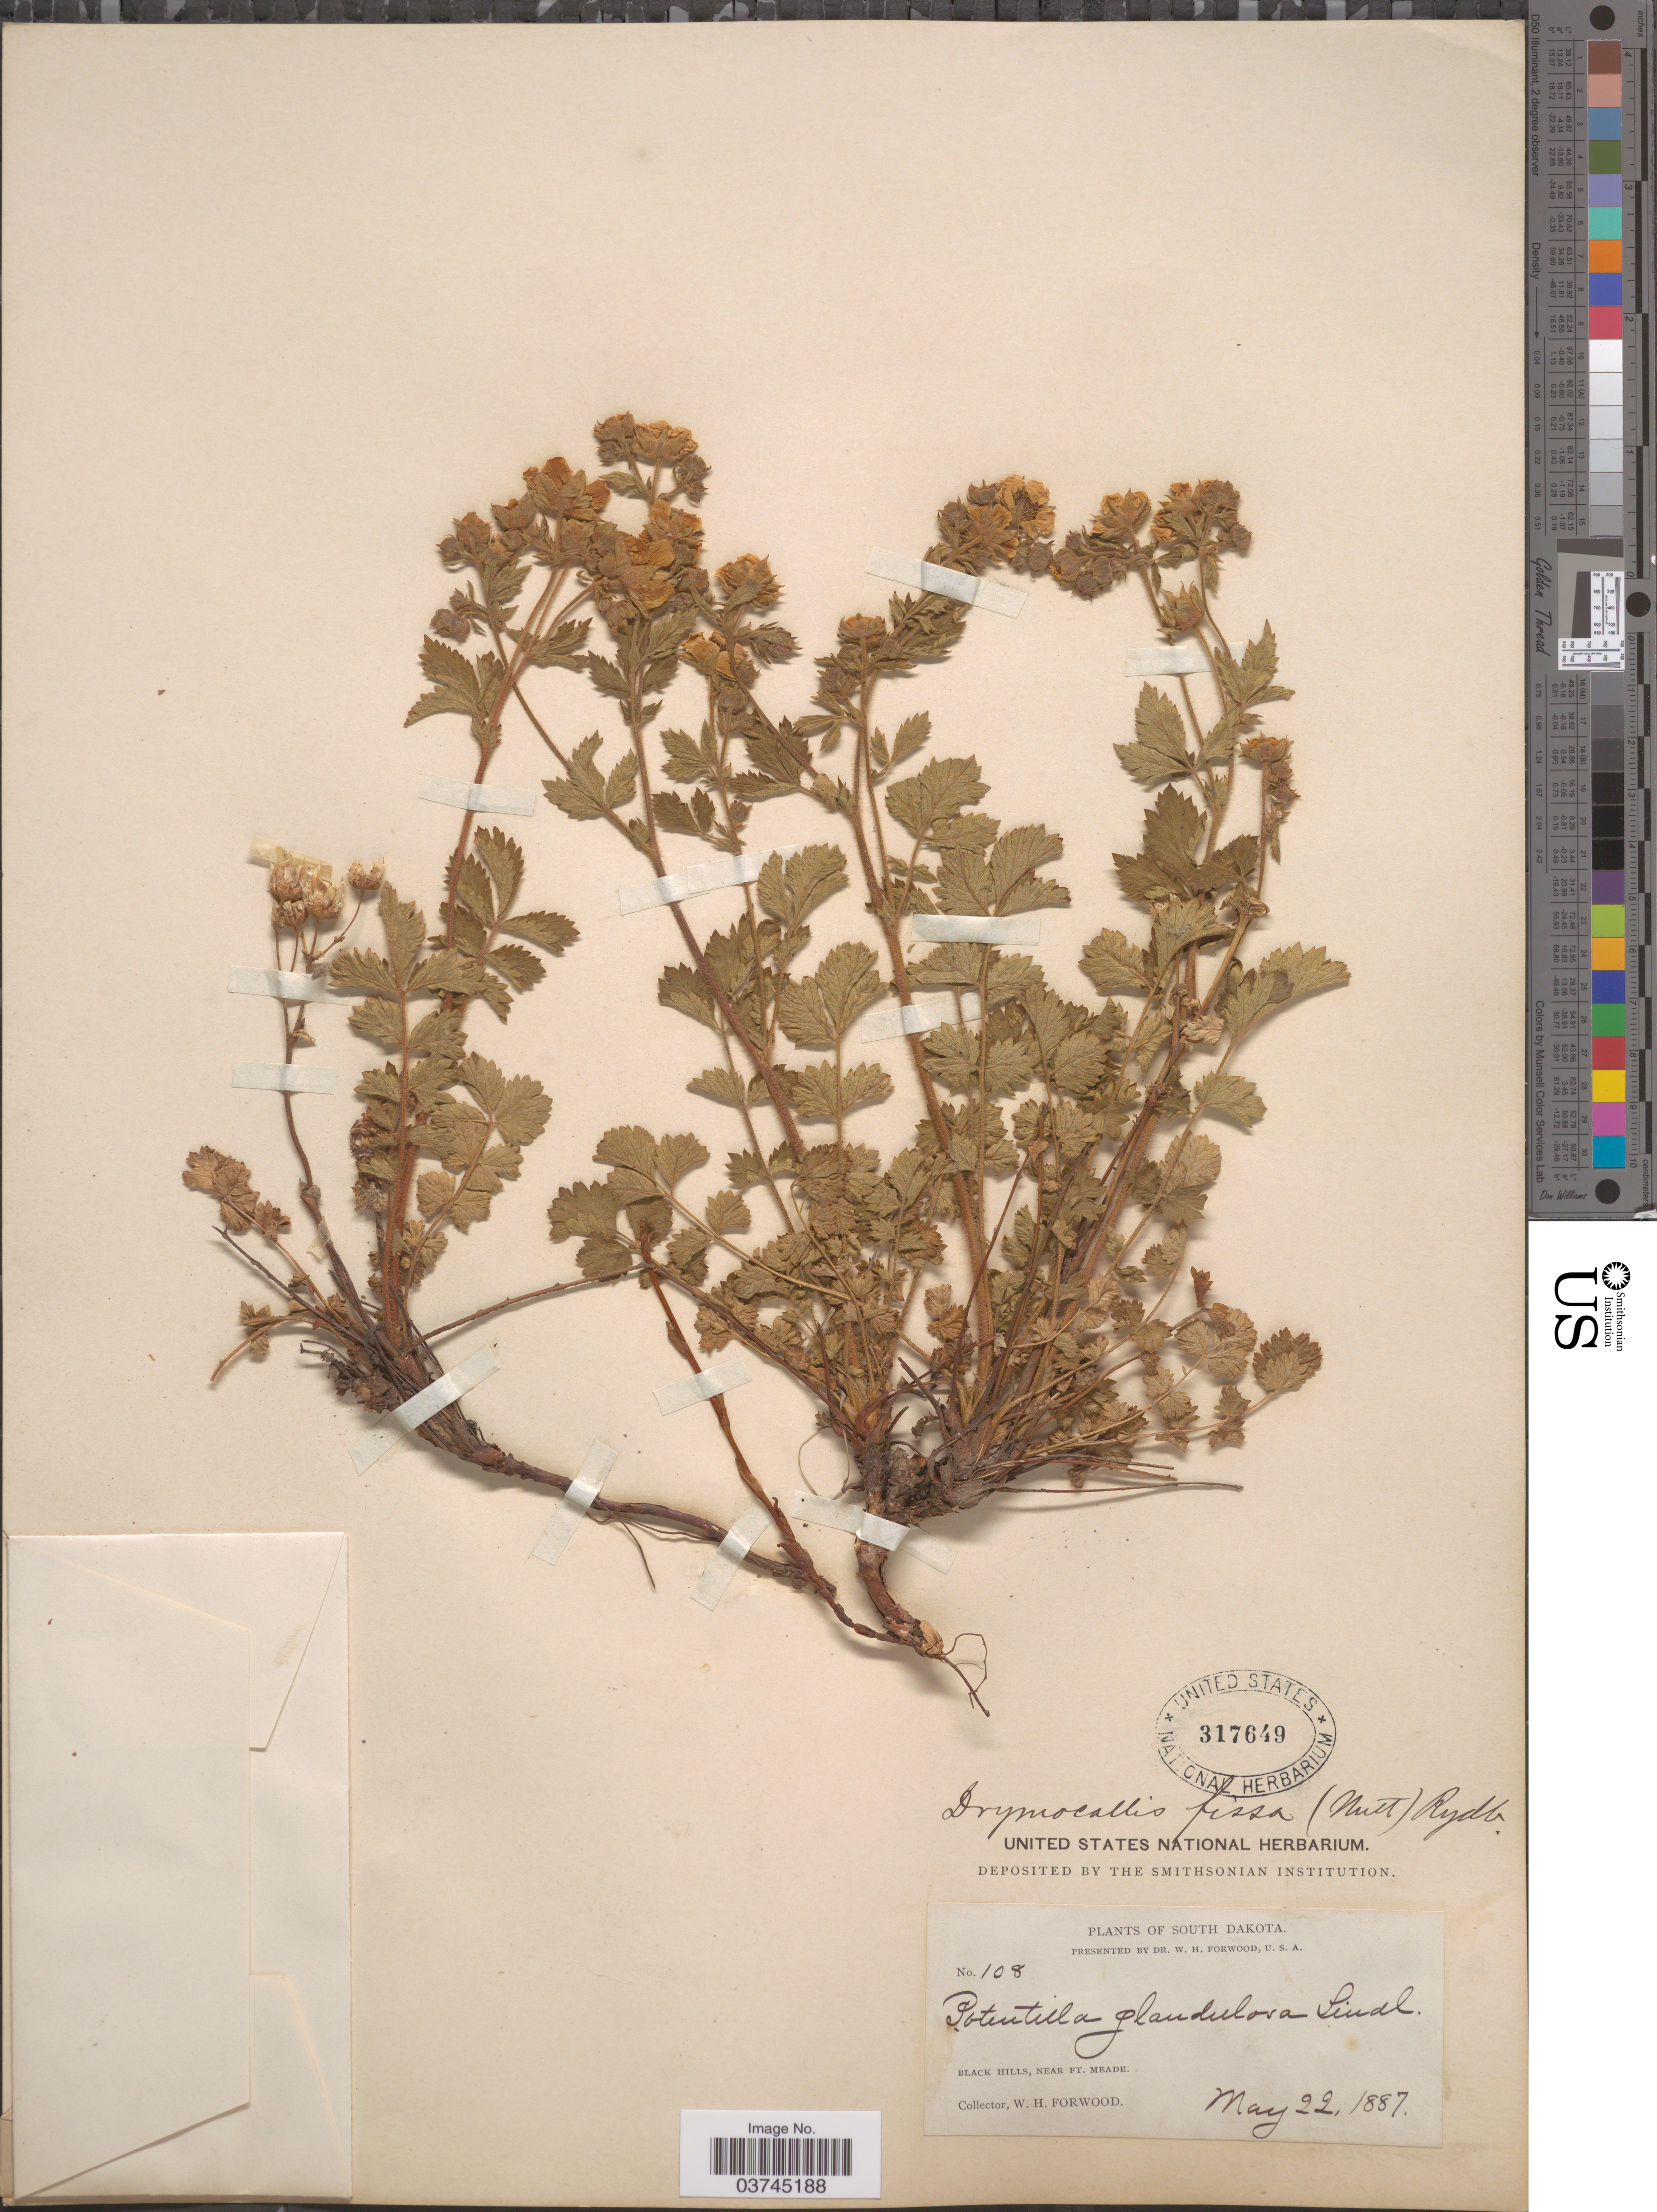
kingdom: Plantae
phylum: Tracheophyta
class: Magnoliopsida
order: Rosales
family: Rosaceae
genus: Drymocallis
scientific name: Drymocallis fissa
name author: (Nutt.) Rydb.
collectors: W. Forwood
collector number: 108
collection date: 1887-05-22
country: United States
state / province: South Dakota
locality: Black Hills, near Ft. Meade.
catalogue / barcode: US 317649